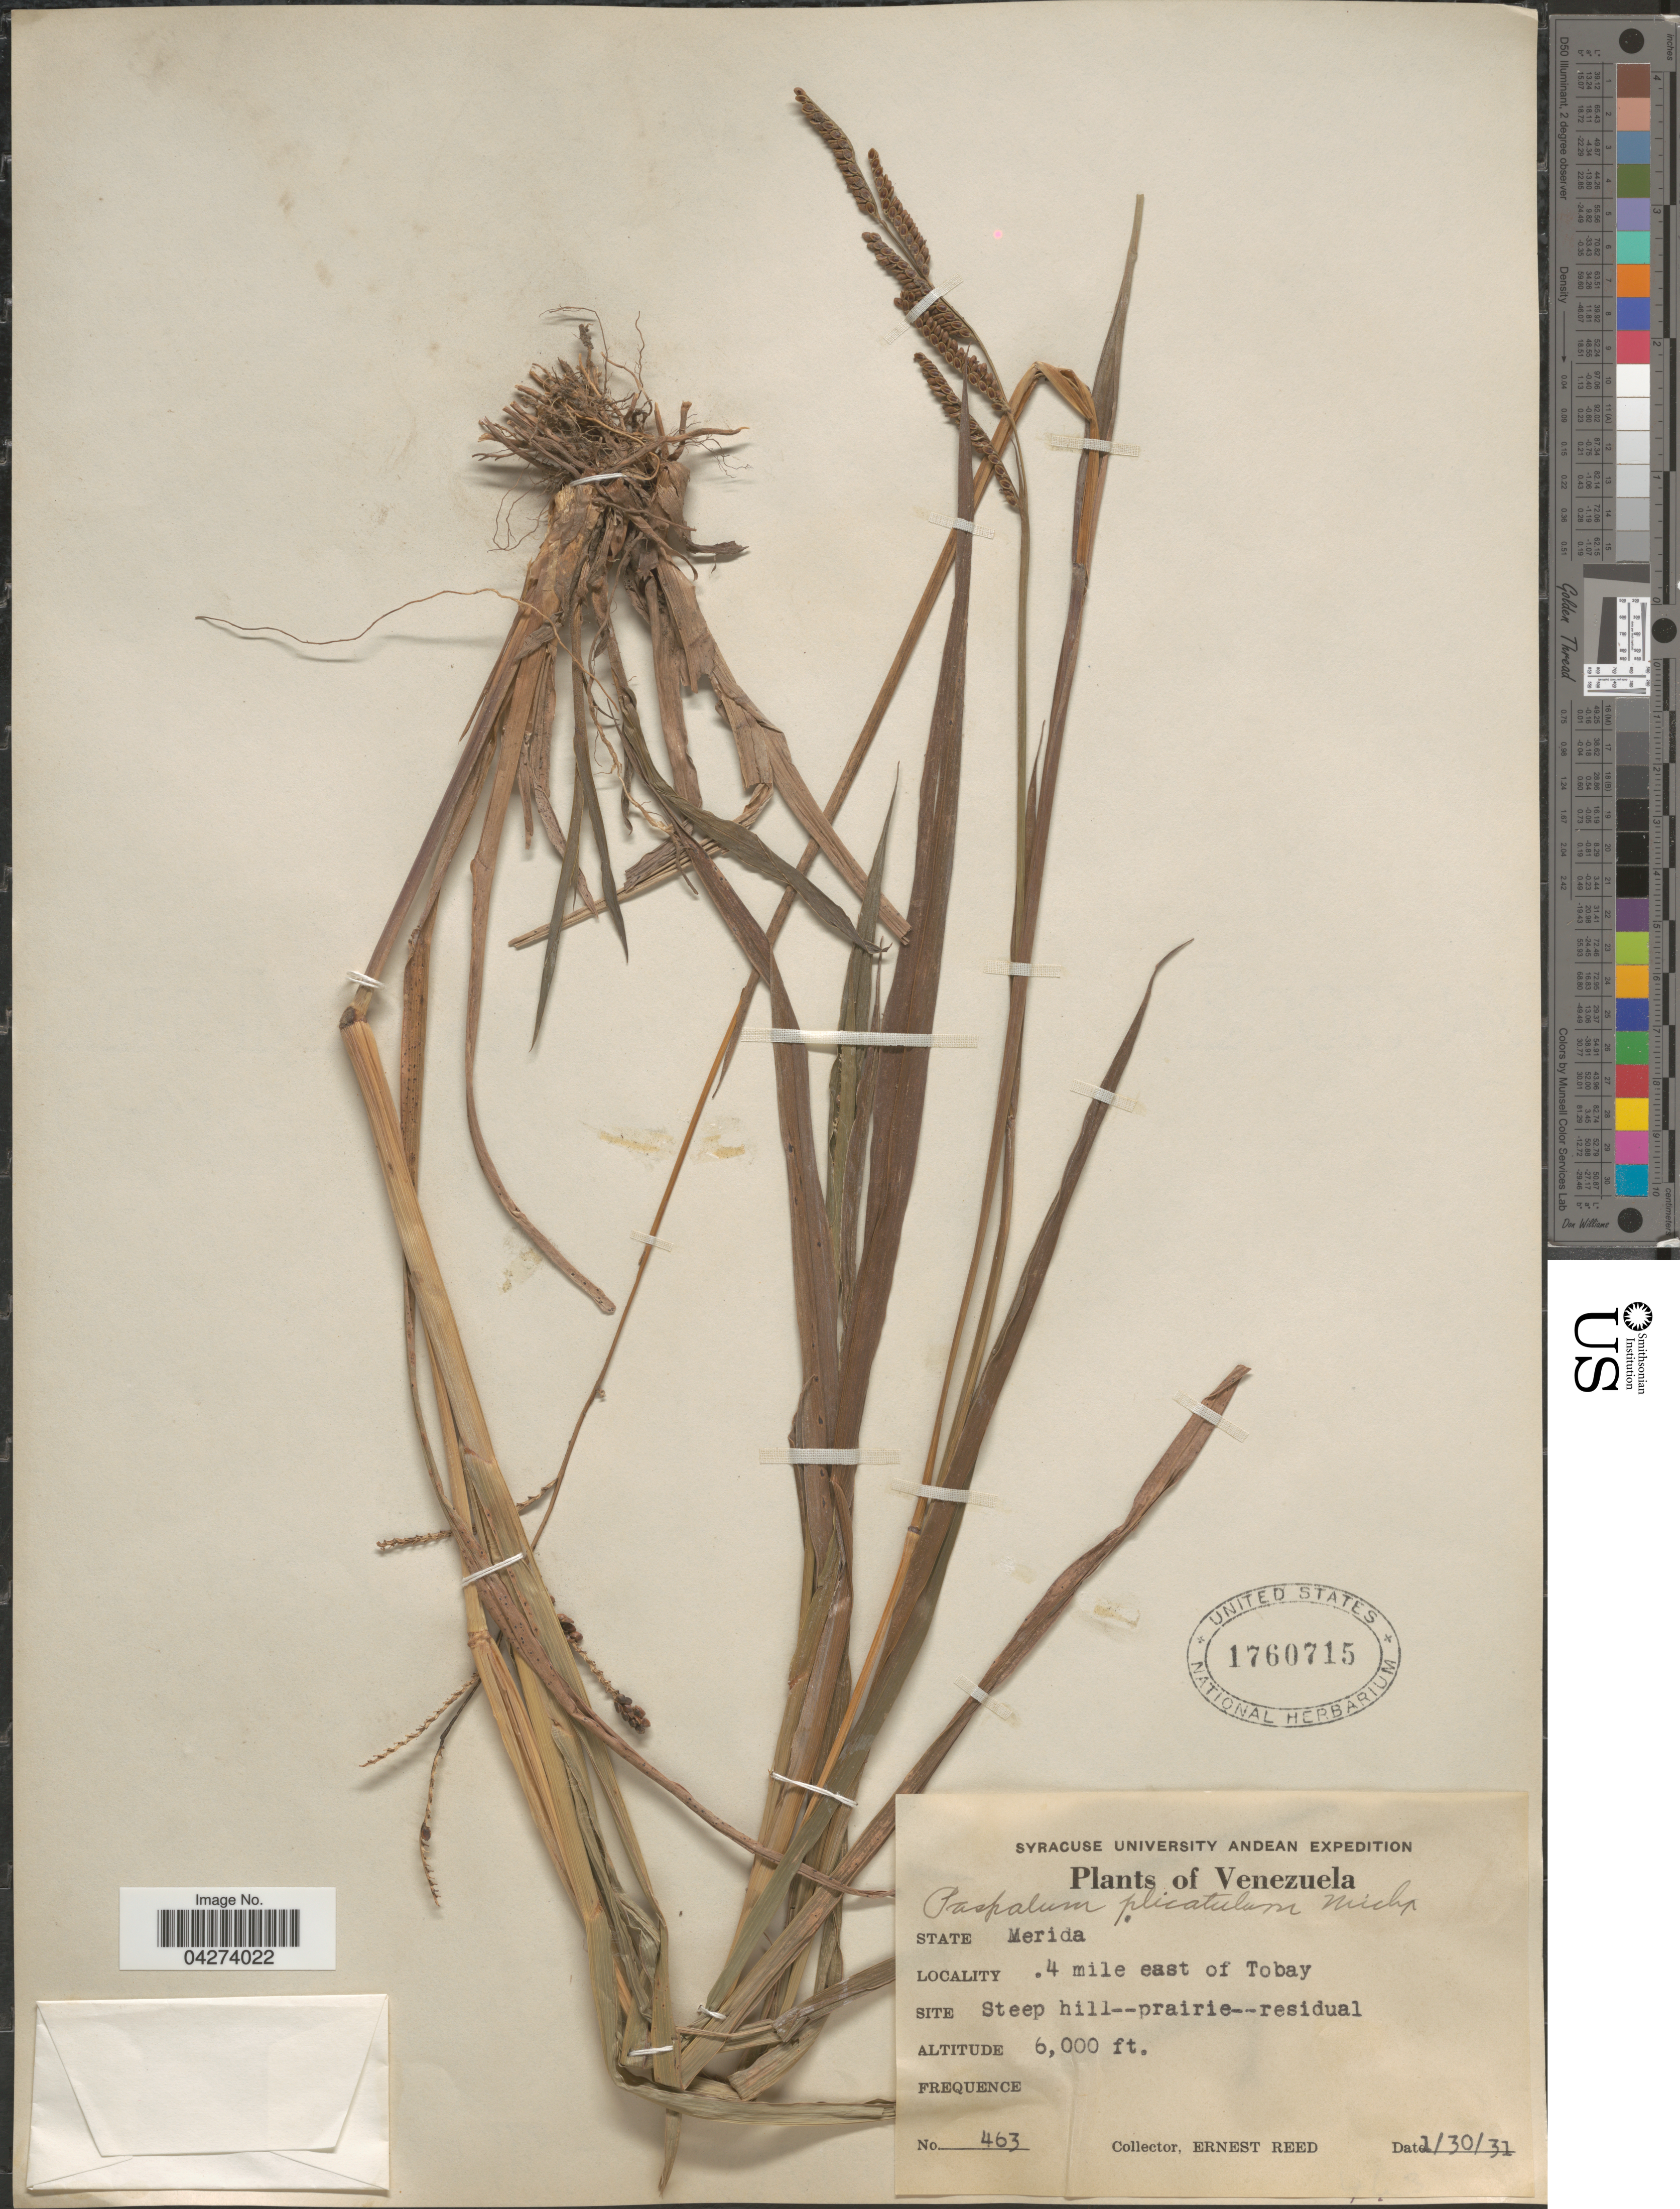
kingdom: Plantae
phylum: Tracheophyta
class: Liliopsida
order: Poales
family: Poaceae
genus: Paspalum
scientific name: Paspalum plicatulum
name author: Michx.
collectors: E. Reed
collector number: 463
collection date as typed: Transcribed d/m/y: 30/1/31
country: Venezuela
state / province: Merida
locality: .4 miles east of Tobay.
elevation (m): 1829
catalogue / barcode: US 1760715